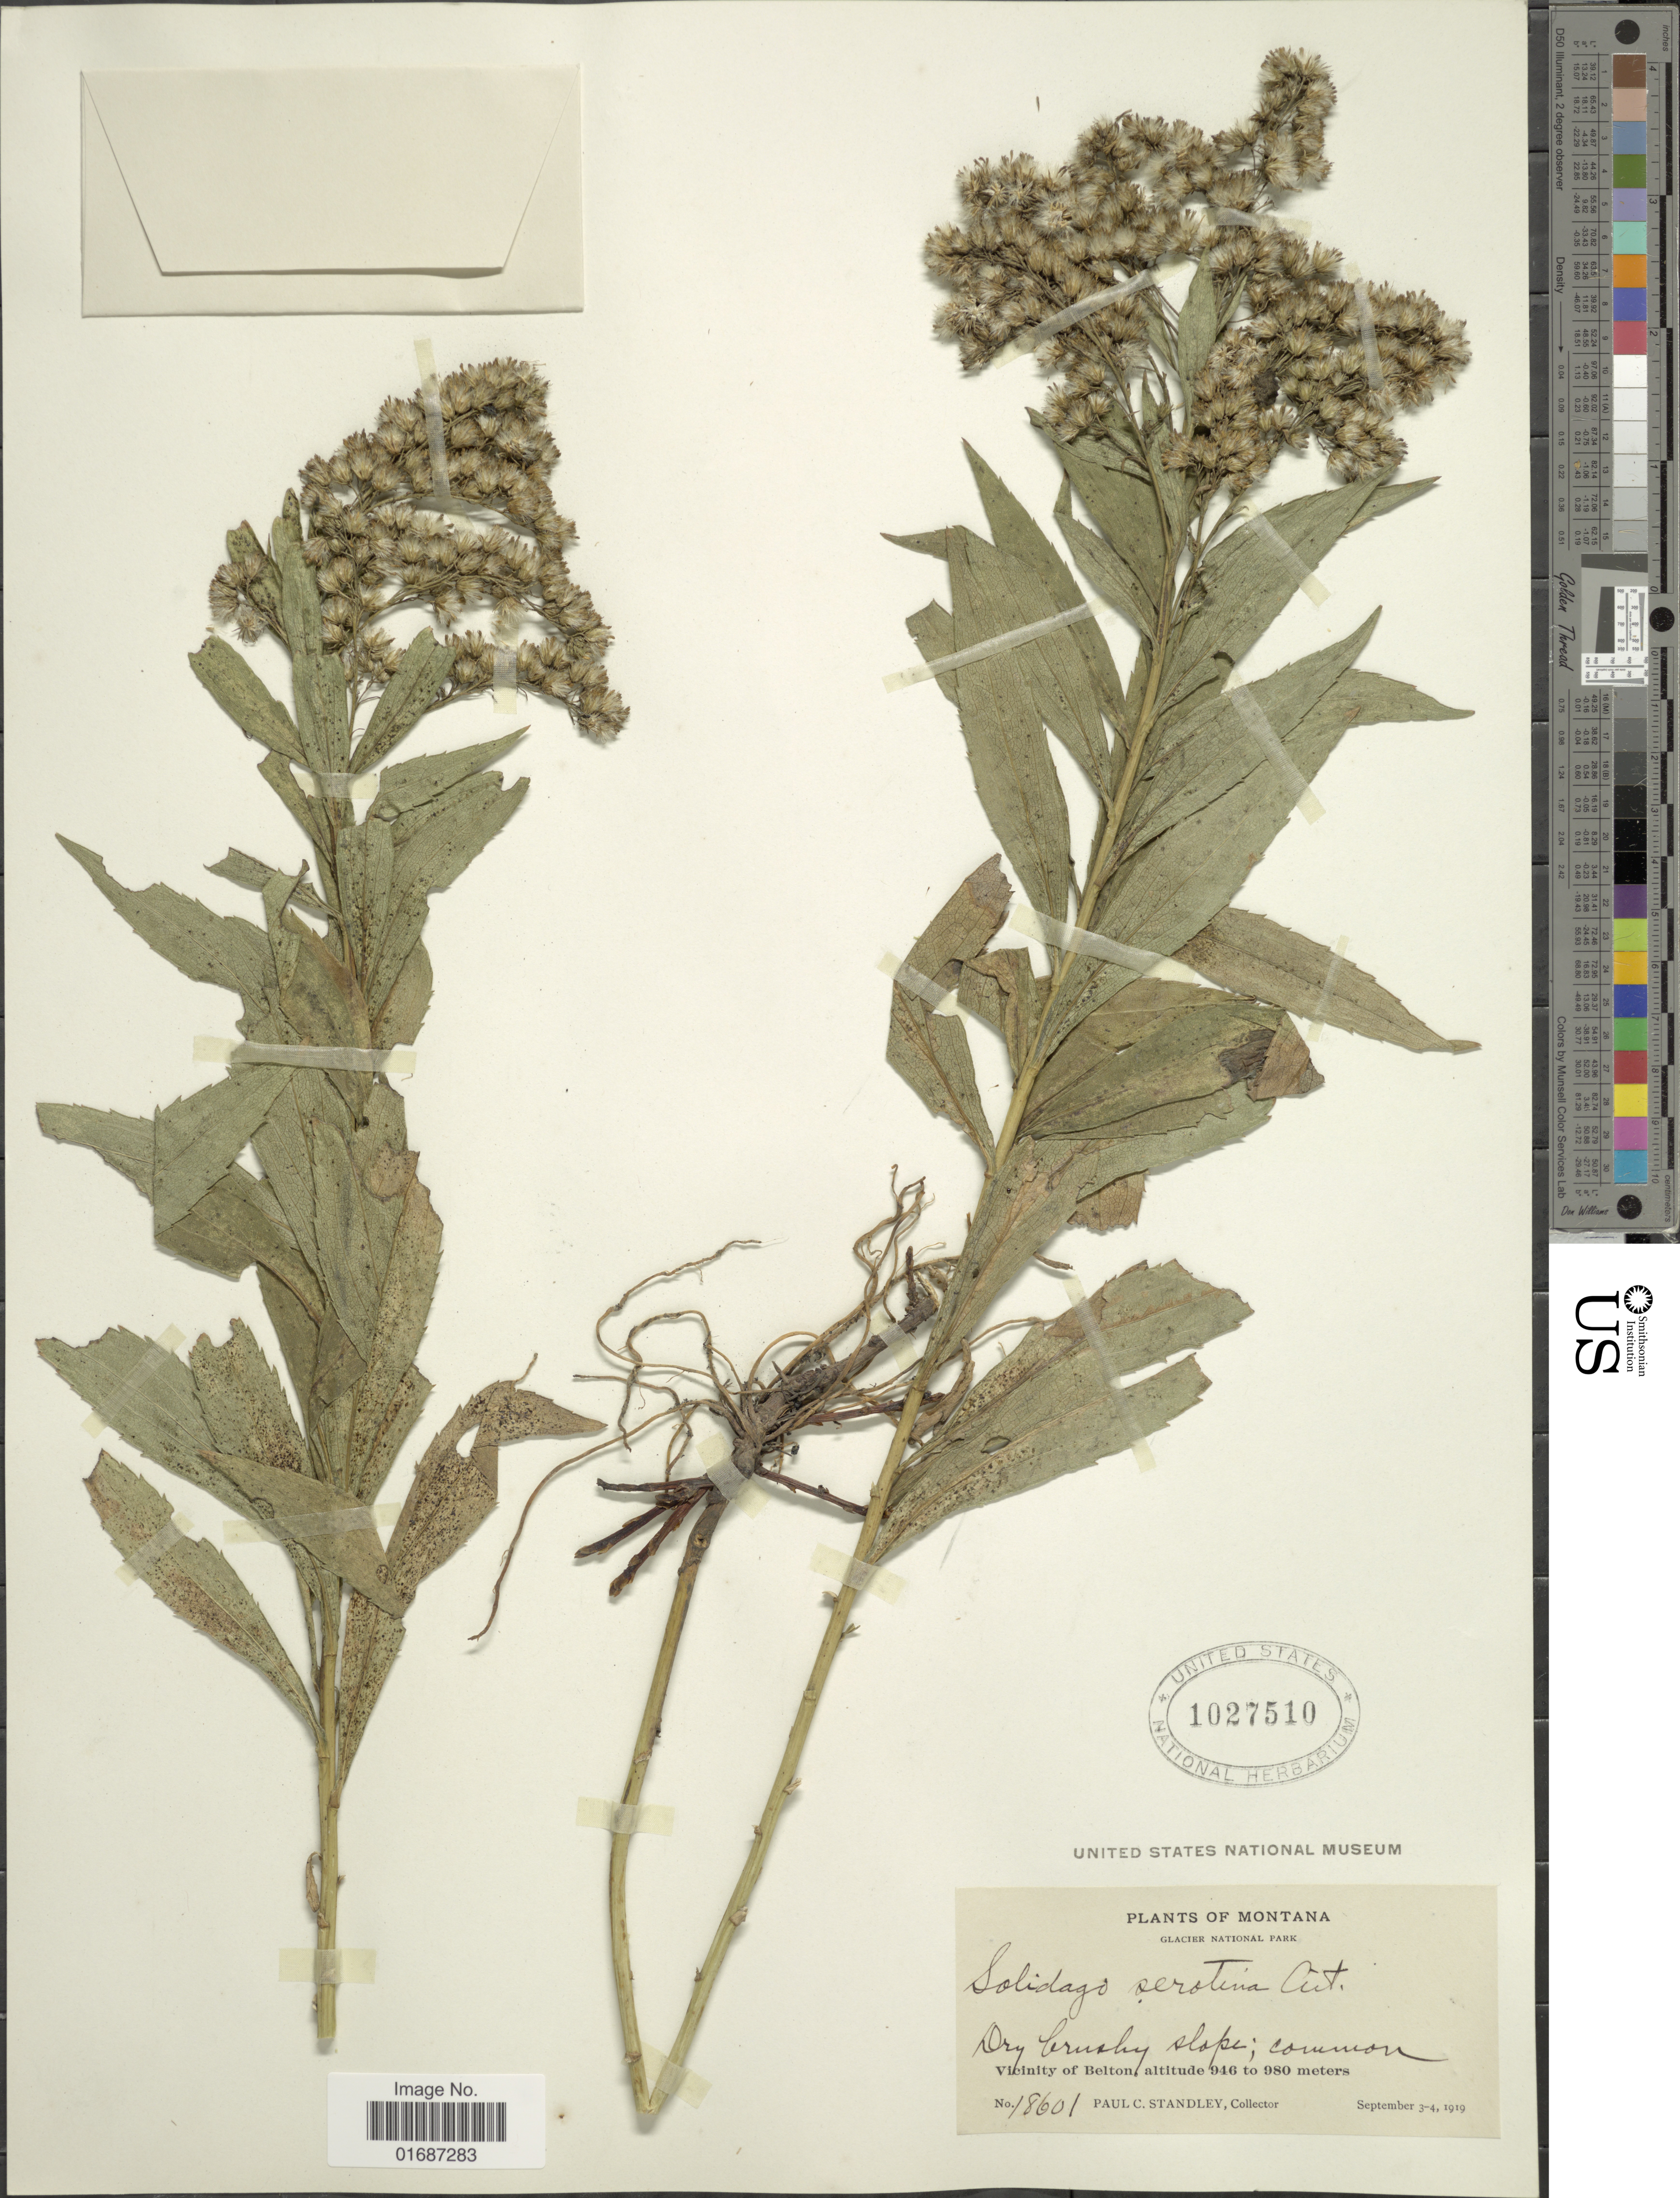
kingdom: Plantae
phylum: Tracheophyta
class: Magnoliopsida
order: Asterales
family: Asteraceae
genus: Solidago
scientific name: Solidago gigantea var. leiophylla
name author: Fernald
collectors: P. C. Standley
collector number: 18601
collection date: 1919-09-03/1919-09-04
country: United States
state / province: Montana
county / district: Flathead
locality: Glacier National Park, Vicinity of Belton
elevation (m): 946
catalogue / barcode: US 1027510